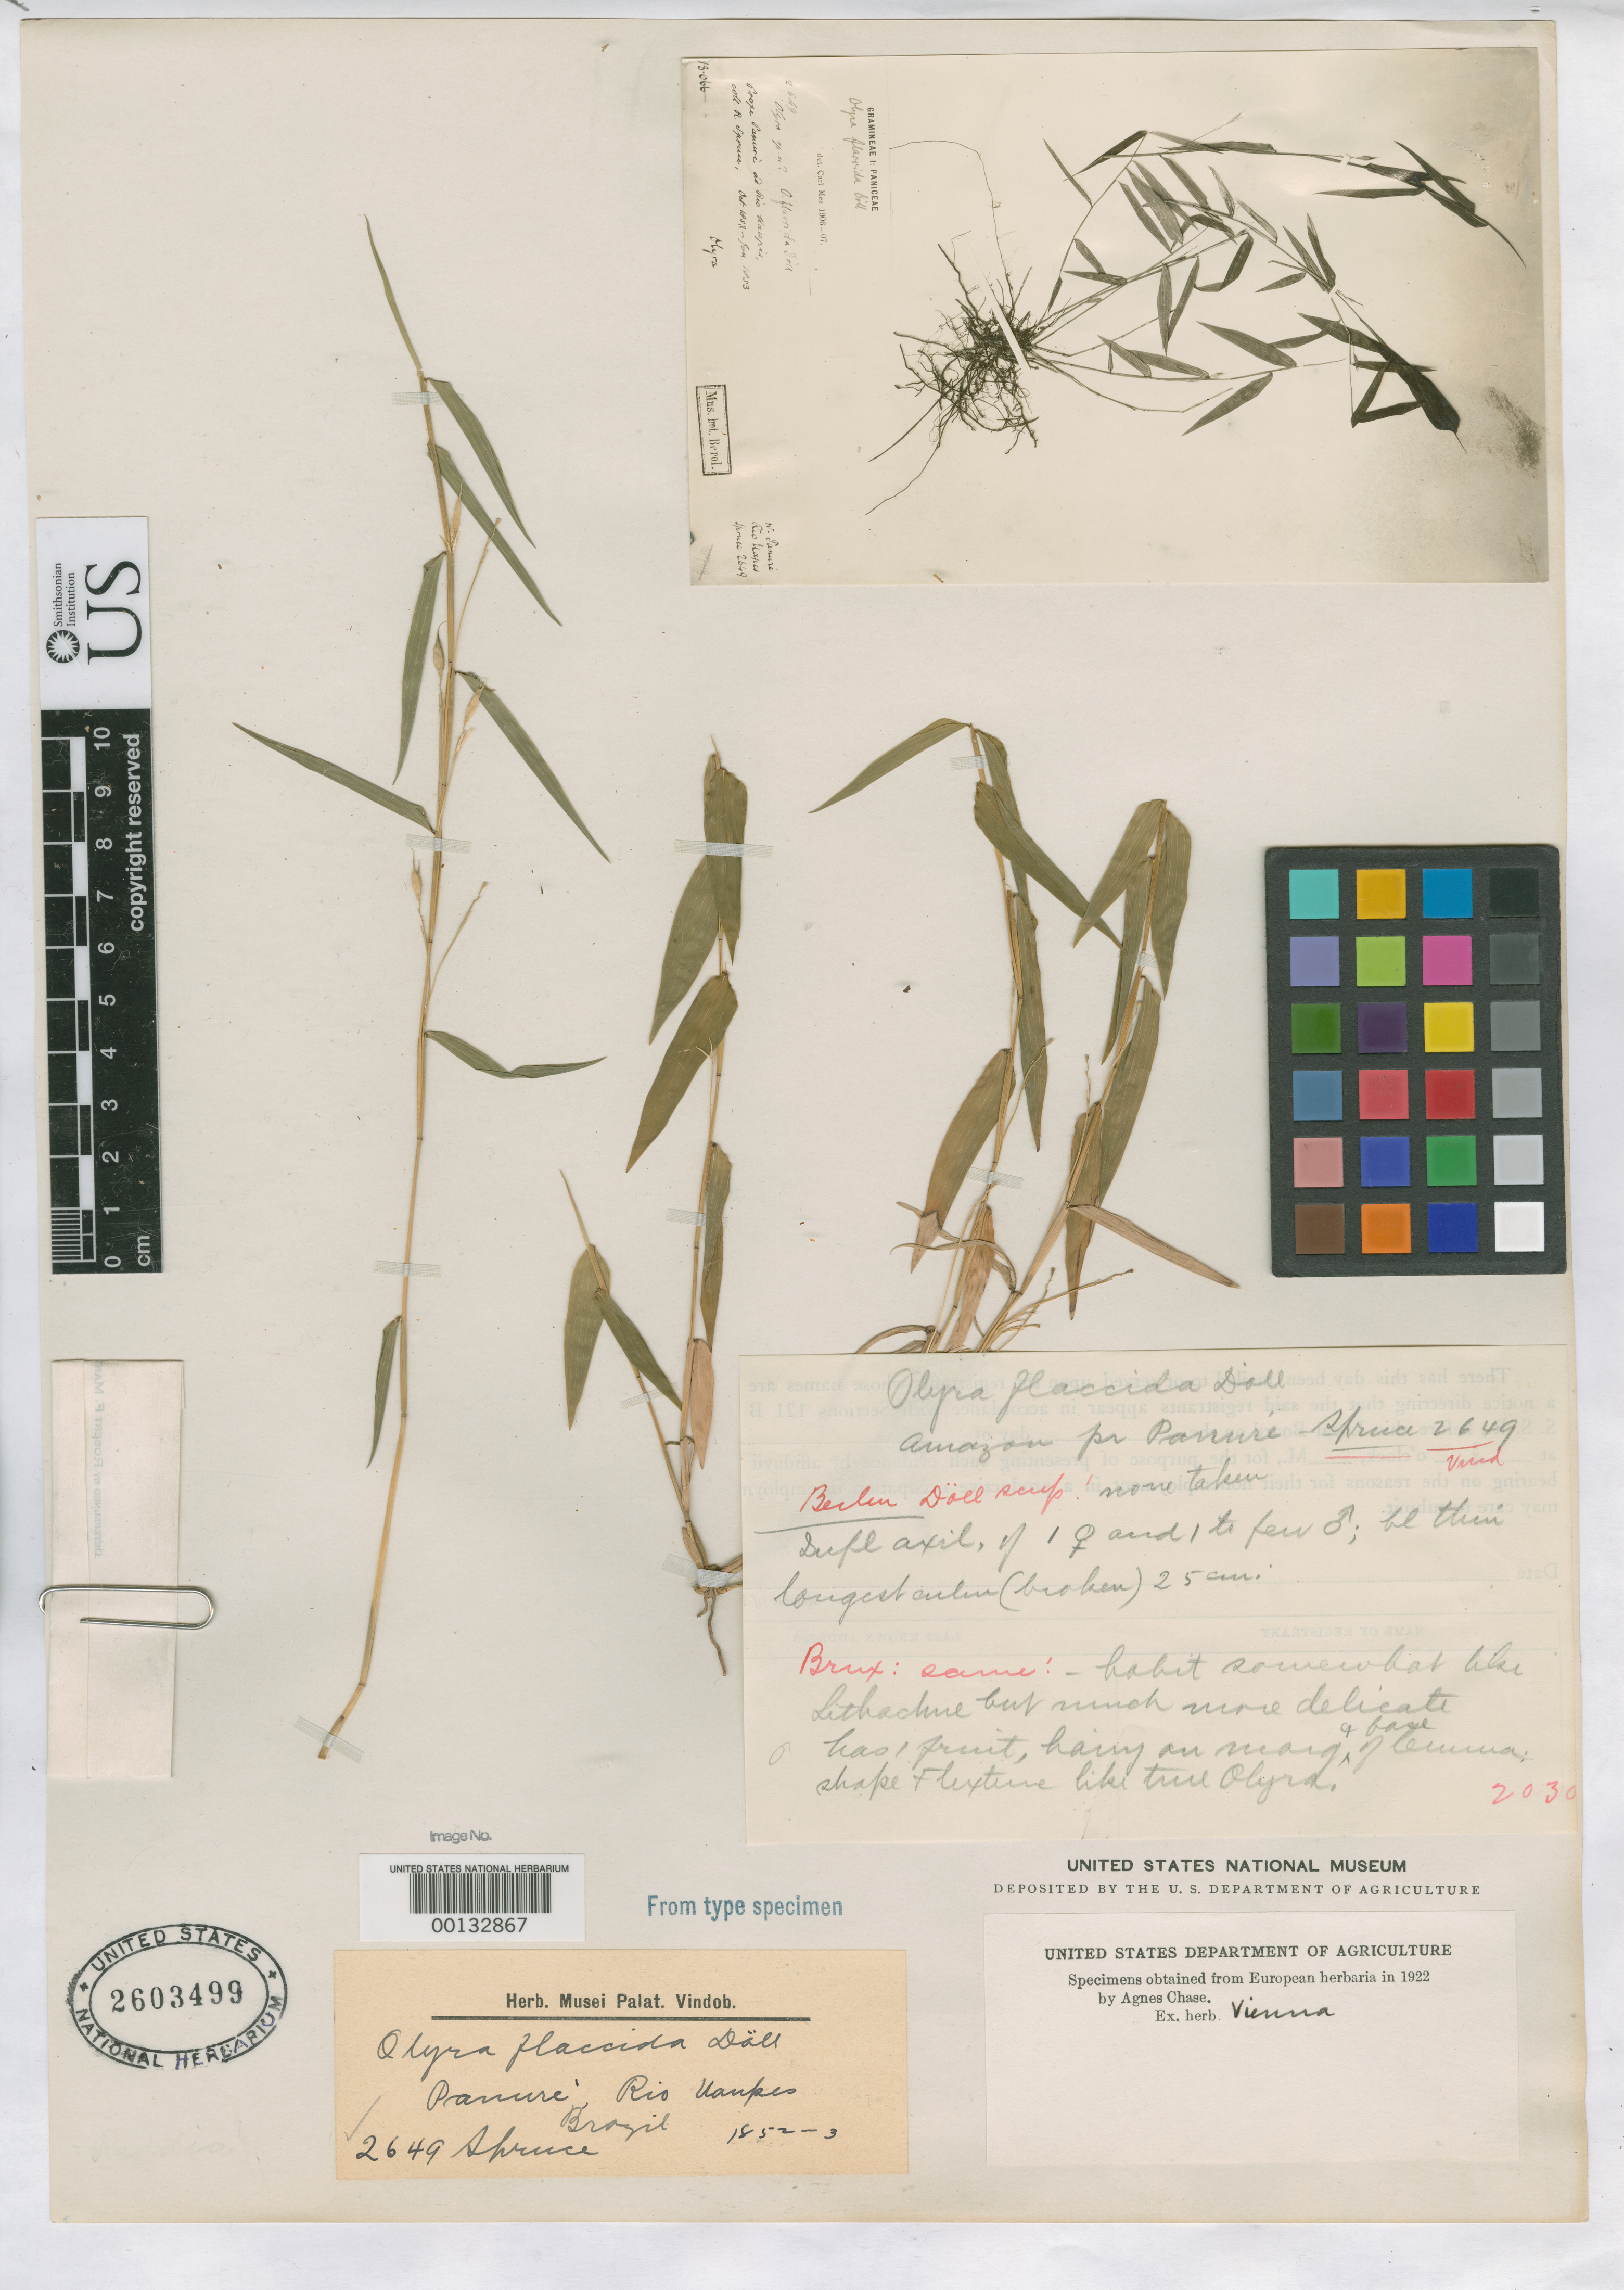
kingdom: Plantae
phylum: Tracheophyta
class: Liliopsida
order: Poales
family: Poaceae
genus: Olyra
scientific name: Olyra flaccida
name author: Döll in Mart.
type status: Type Fragment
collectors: R. Spruce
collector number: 2649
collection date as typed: Oct 1852 to -- Jan 1853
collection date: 1852-10/1853-01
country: Brazil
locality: Prope Panure ad Rio Vaupes.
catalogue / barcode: US 2603499